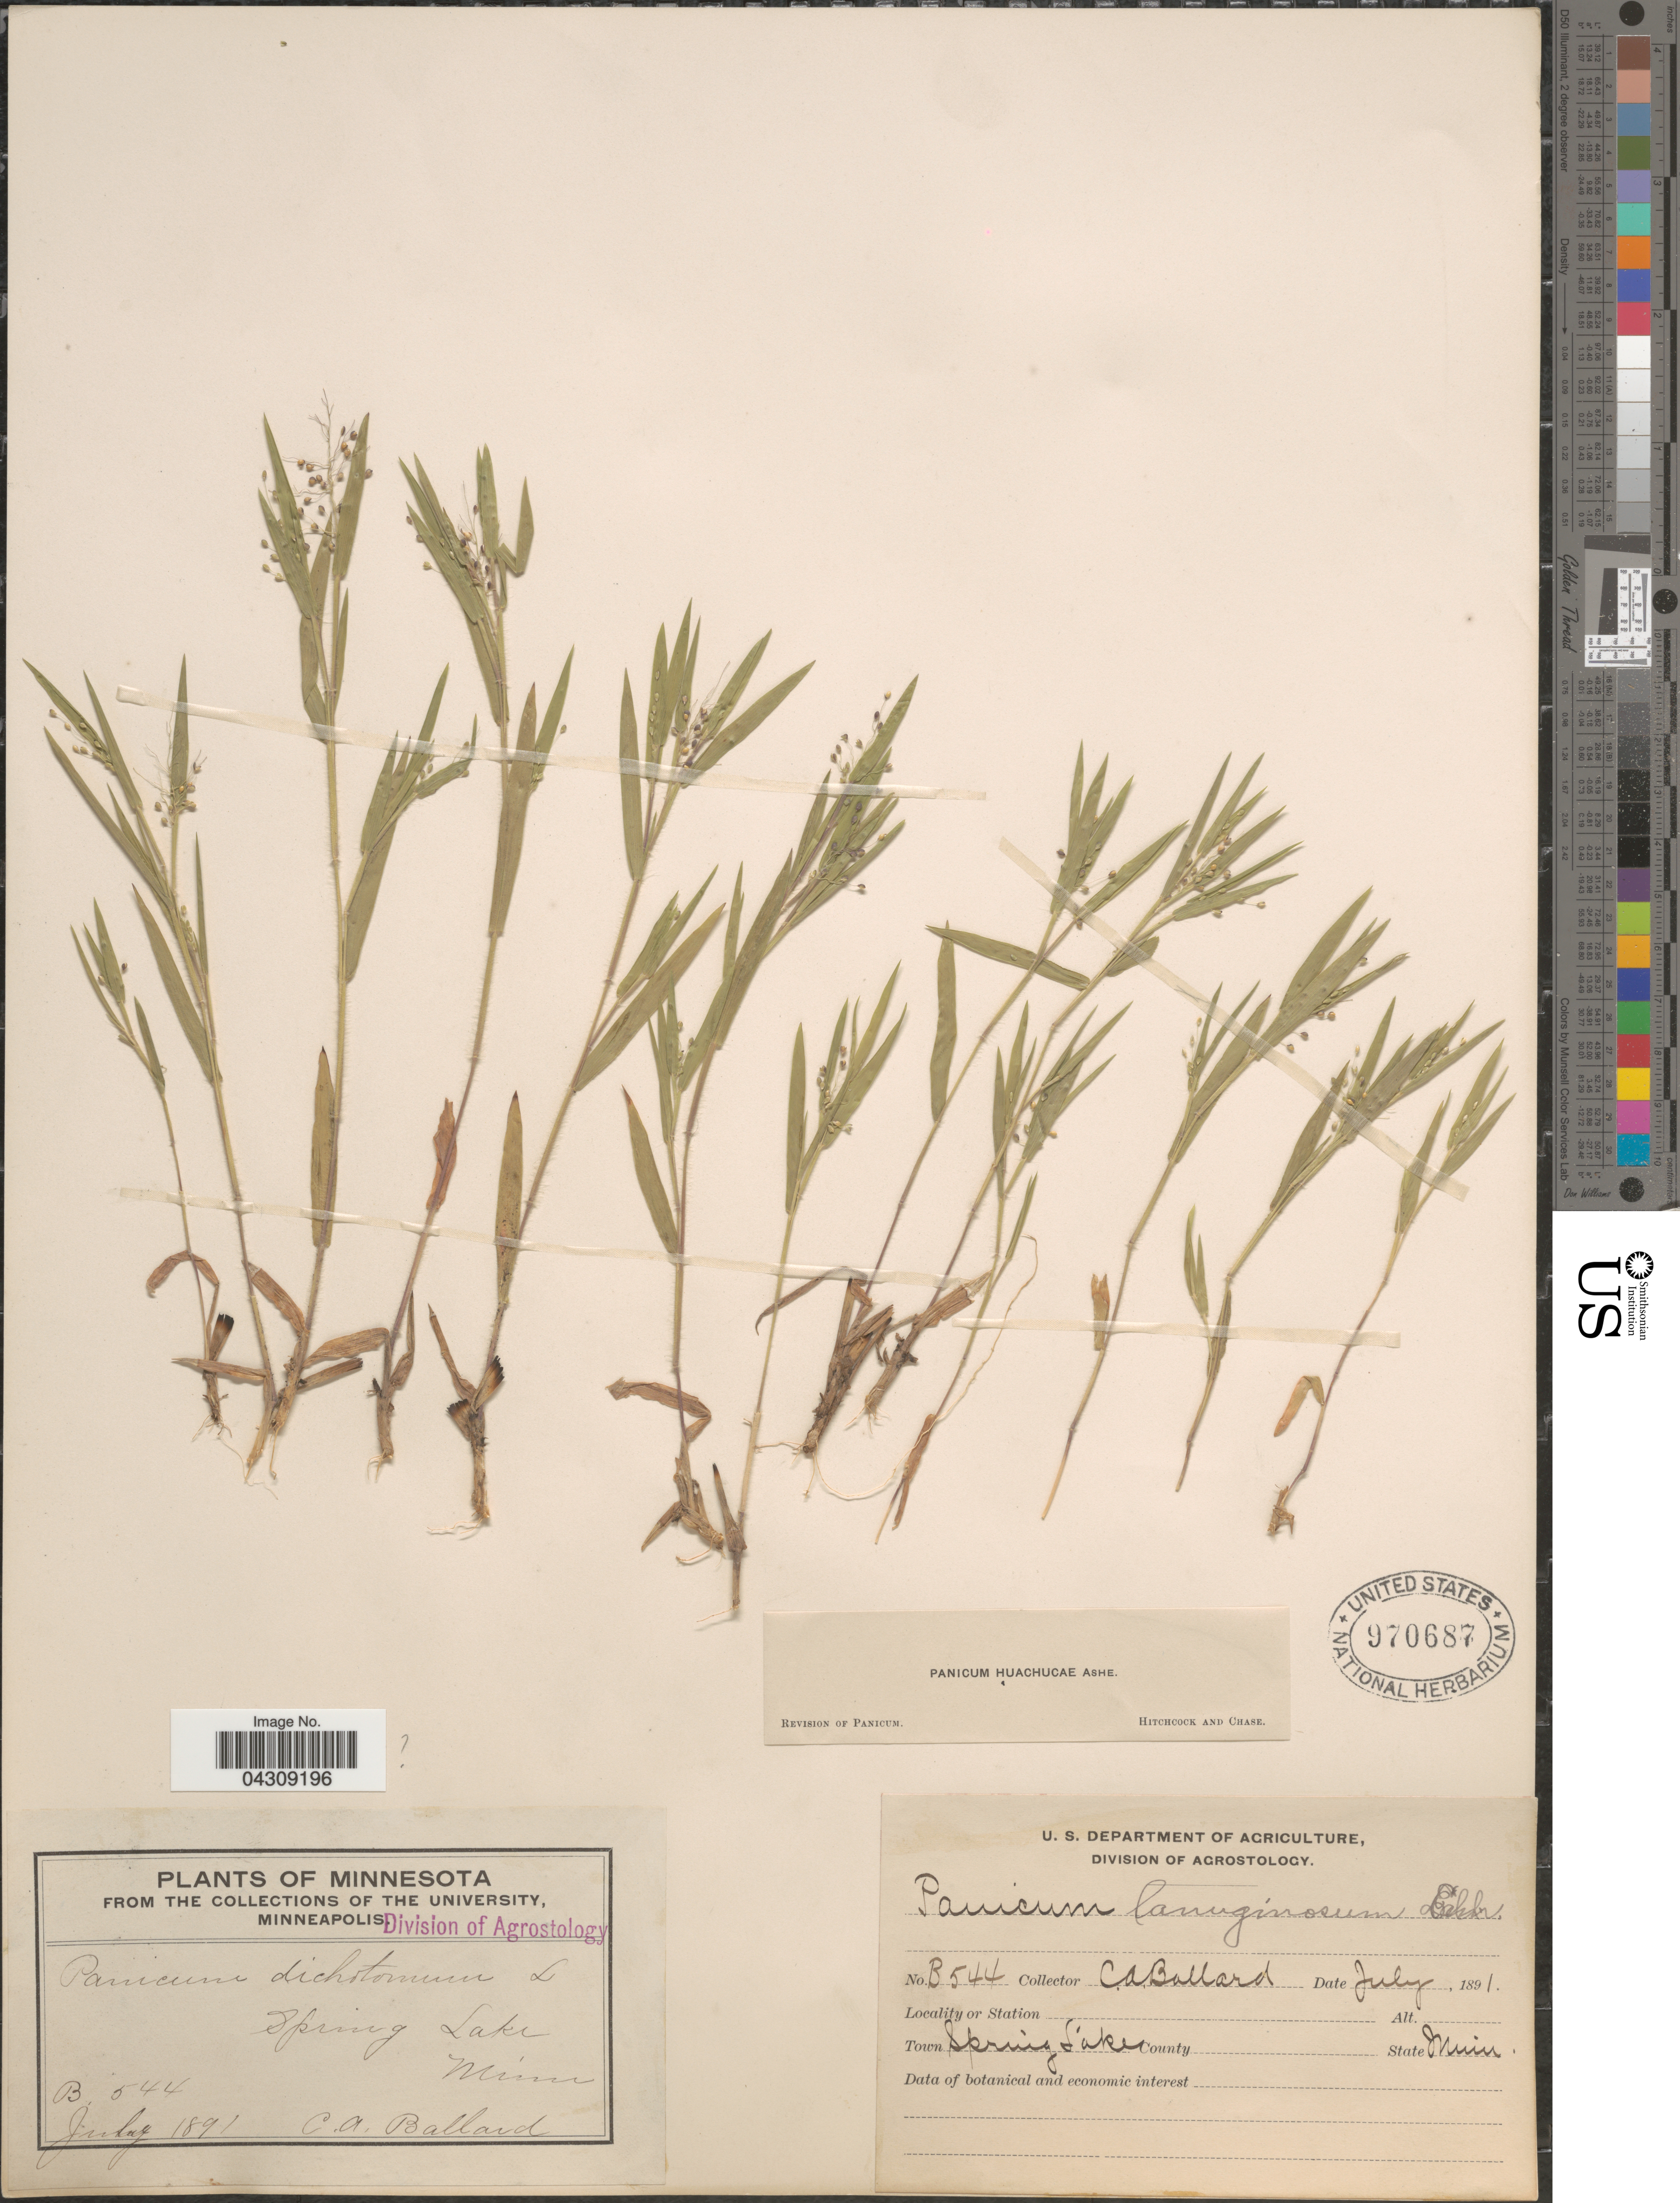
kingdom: Plantae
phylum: Tracheophyta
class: Liliopsida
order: Poales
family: Poaceae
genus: Dichanthelium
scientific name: Dichanthelium acuminatum var. acuminatum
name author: (Sw.) Gould & C.A. Clark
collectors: C. A. Ballard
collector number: B544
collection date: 1891-07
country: United States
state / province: Minnesota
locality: Spring Lake.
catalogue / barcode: US 970687